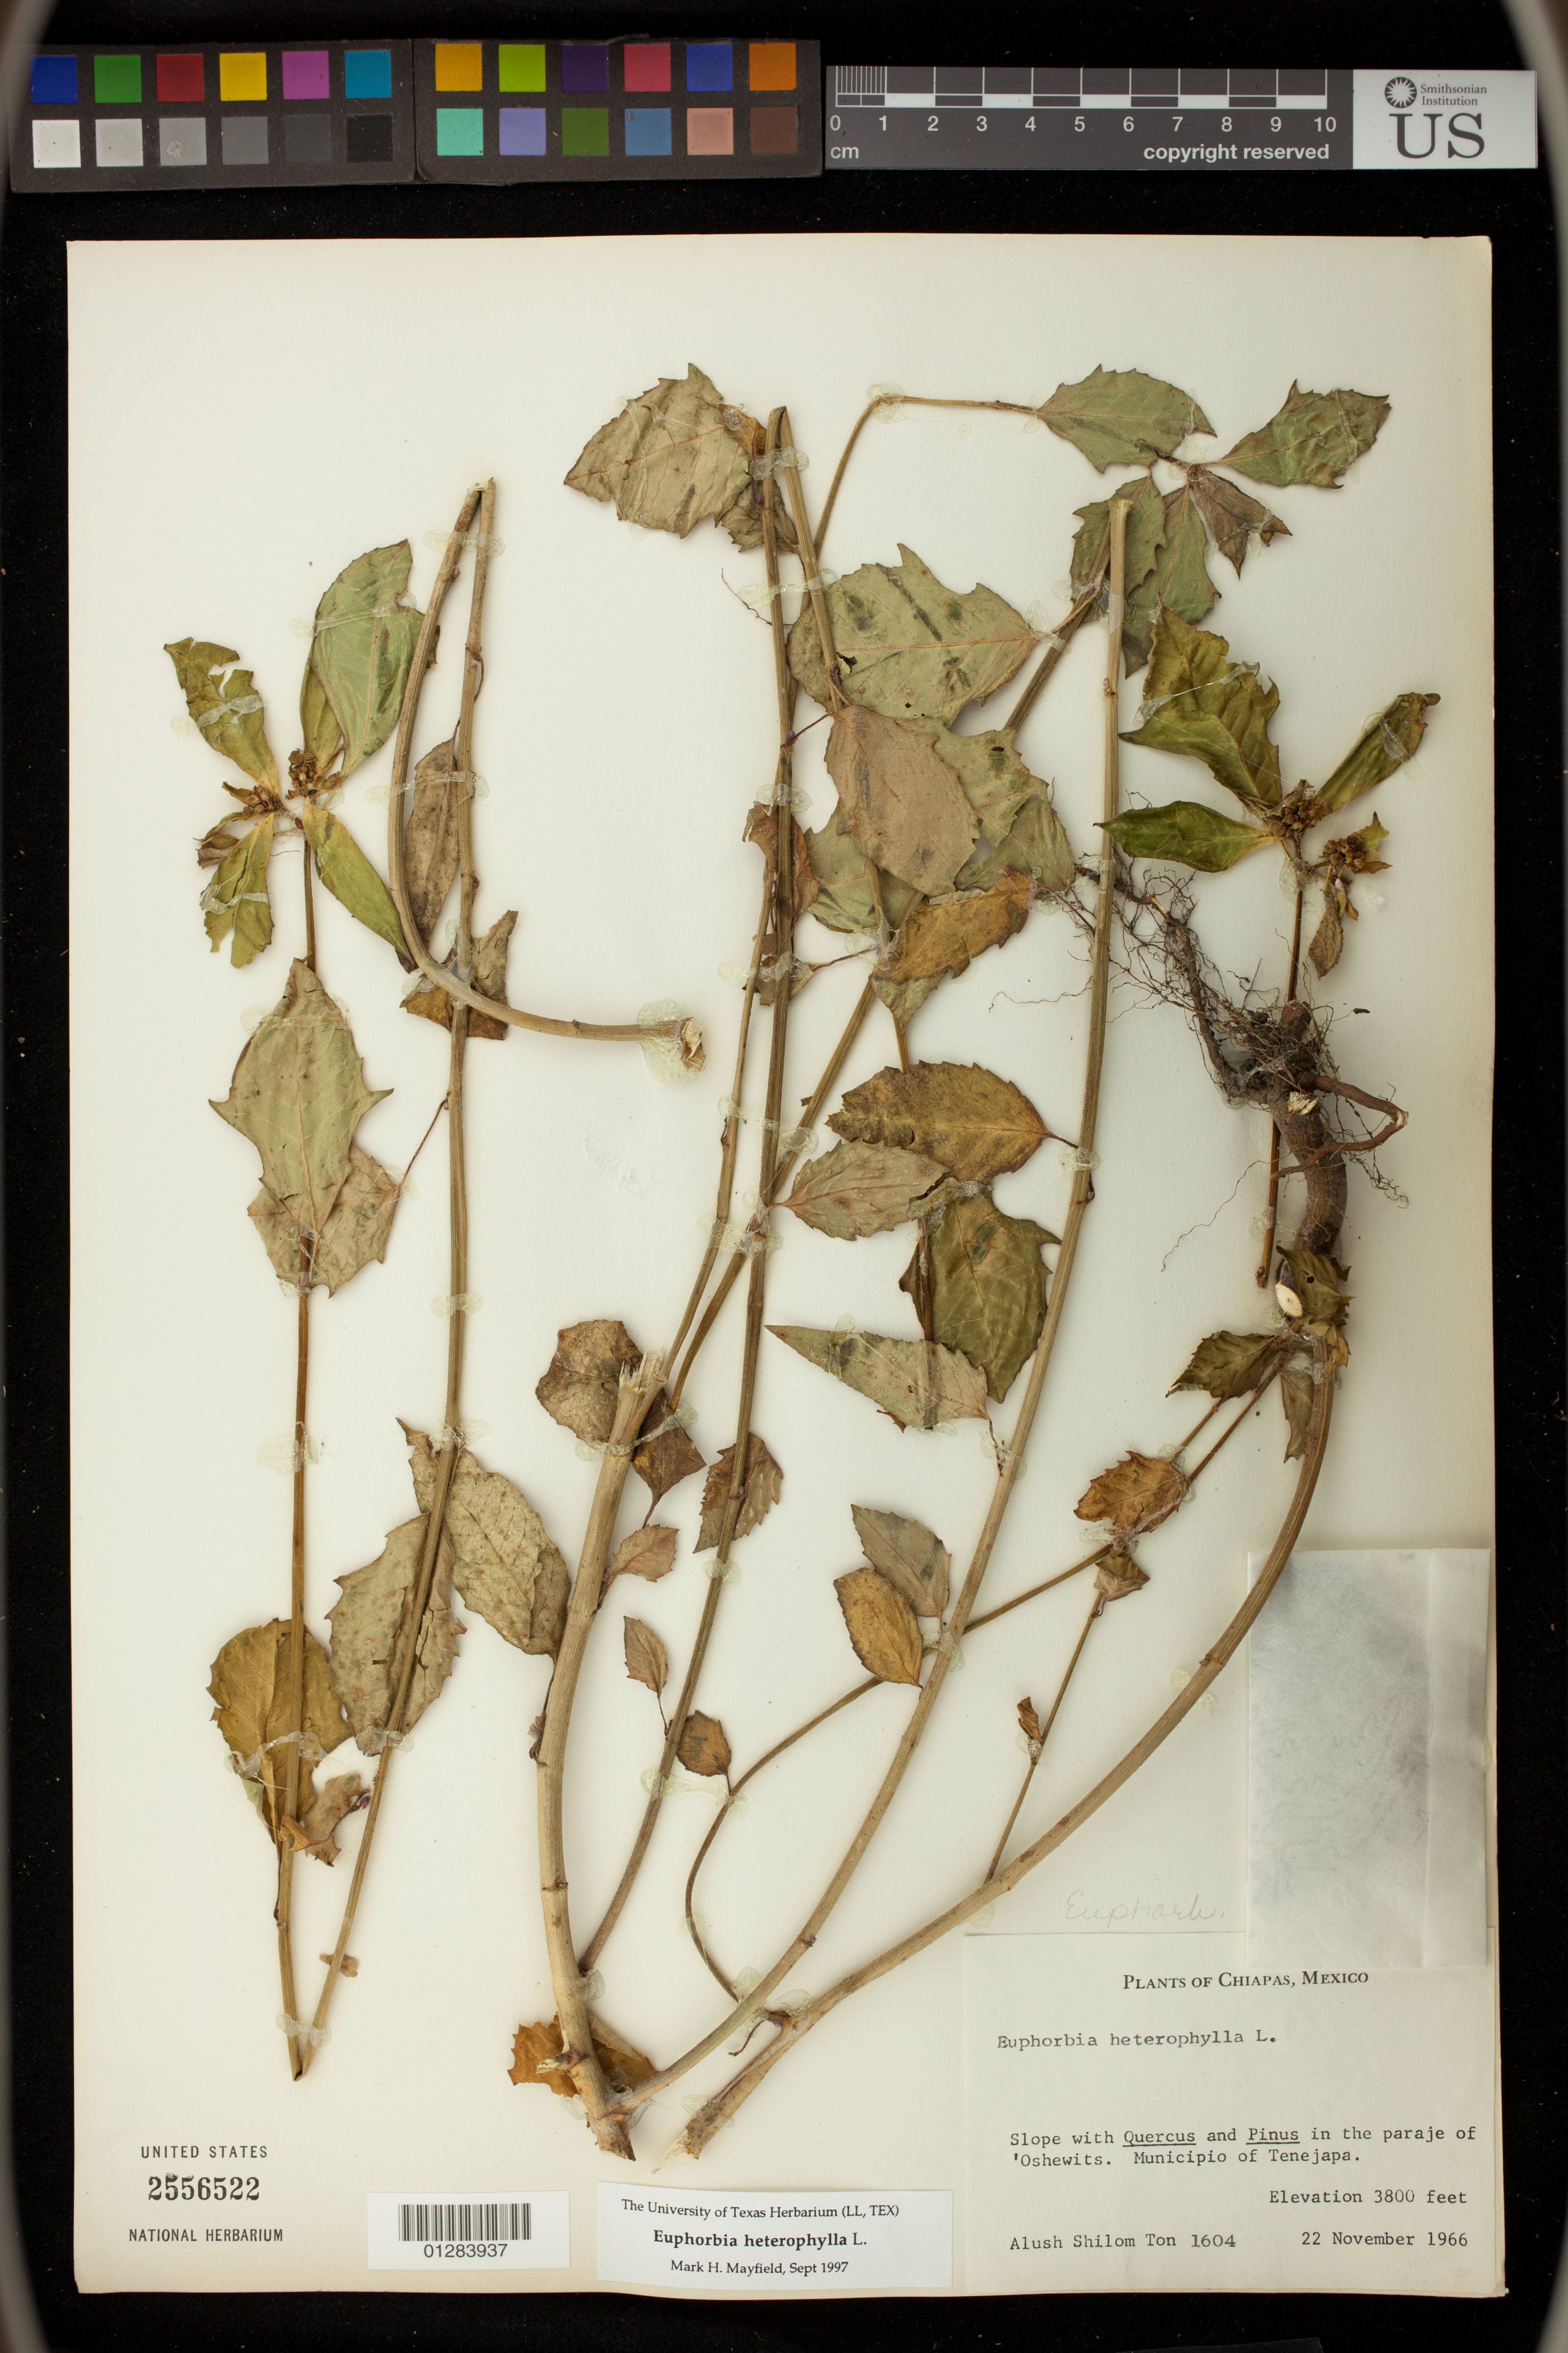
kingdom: Plantae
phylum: Tracheophyta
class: Magnoliopsida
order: Malpighiales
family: Euphorbiaceae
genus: Euphorbia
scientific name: Euphorbia heterophylla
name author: L.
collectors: A. S. Ton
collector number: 1604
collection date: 1966-11-22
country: Mexico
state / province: Chiapas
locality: in the paraje of 'Oshewits, Municipio of Tenejapa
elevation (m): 1158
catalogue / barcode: US 2556522